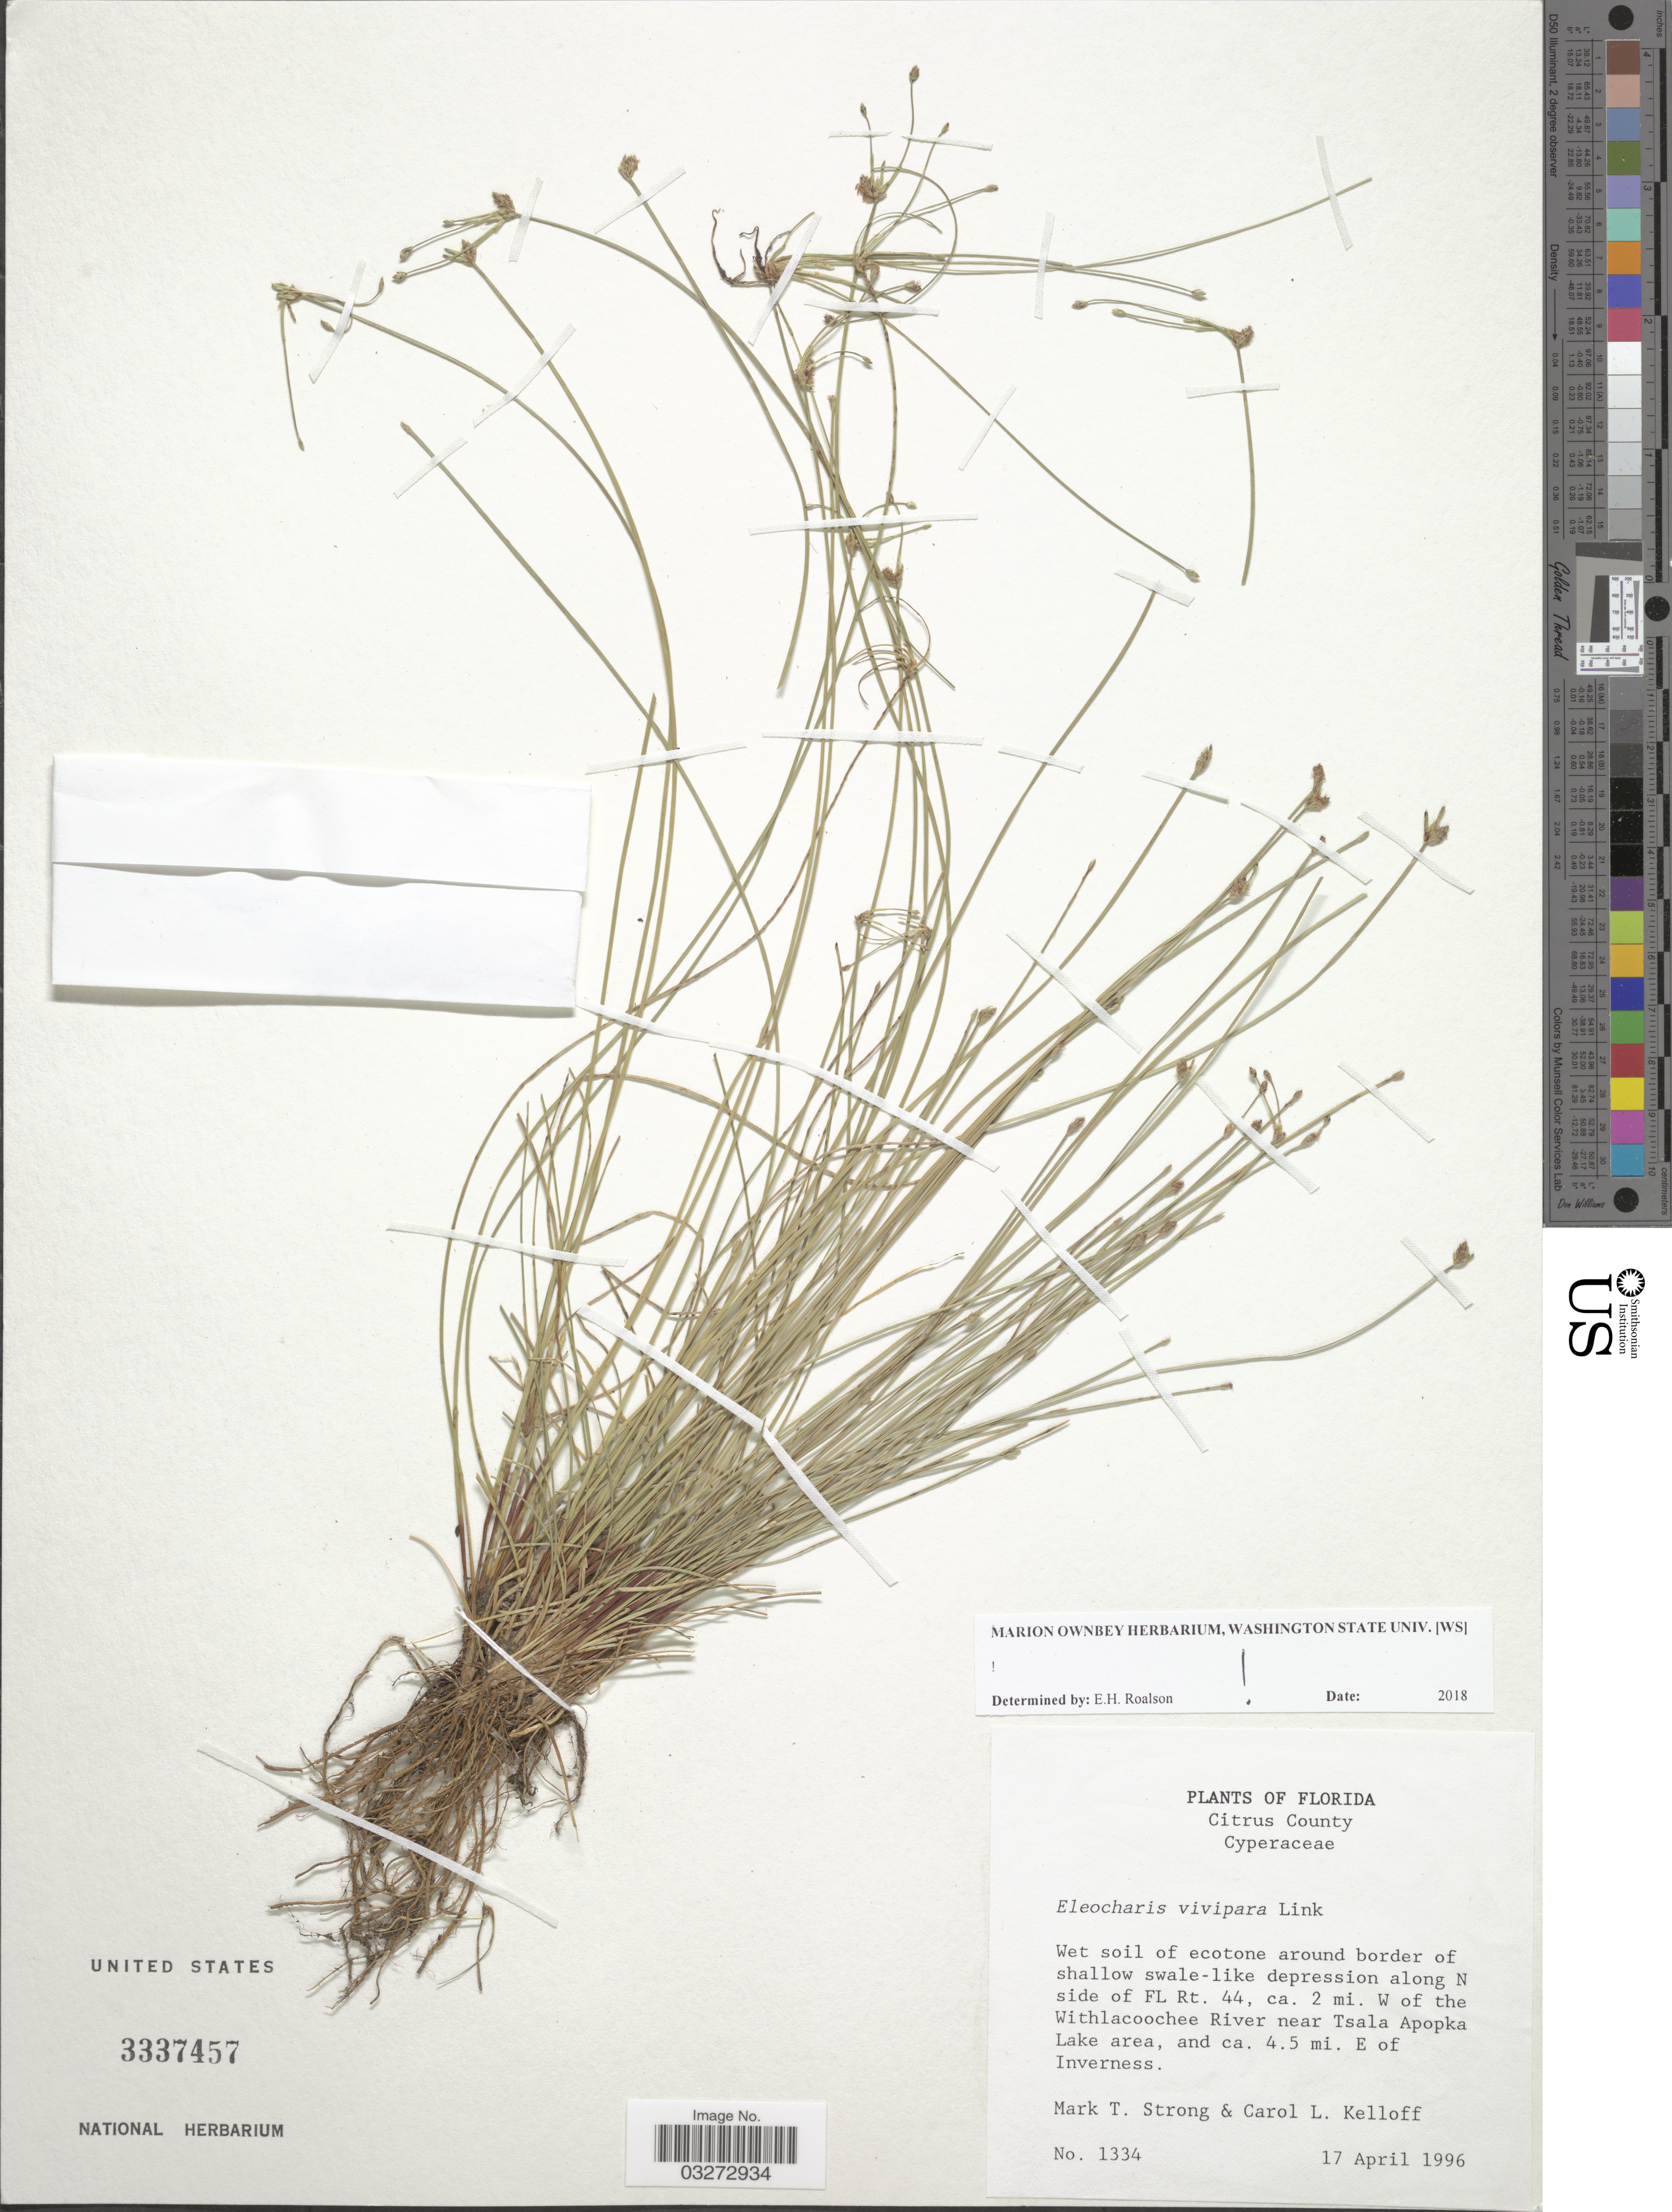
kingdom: Plantae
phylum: Tracheophyta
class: Liliopsida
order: Poales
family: Cyperaceae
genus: Eleocharis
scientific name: Eleocharis vivipara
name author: Link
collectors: M. T. Strong & C. L. Kelloff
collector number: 1334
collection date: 1996-04-17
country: United States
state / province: Florida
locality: Citrus County. Around border of shallow swale-like depression along N side of FL Rt. 44, ca. 2 mi. W of the Withlacoochee River near Tsala Apopka Lake area, and ca. 4.5 mi. E of Inverness.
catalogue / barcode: US 3337457